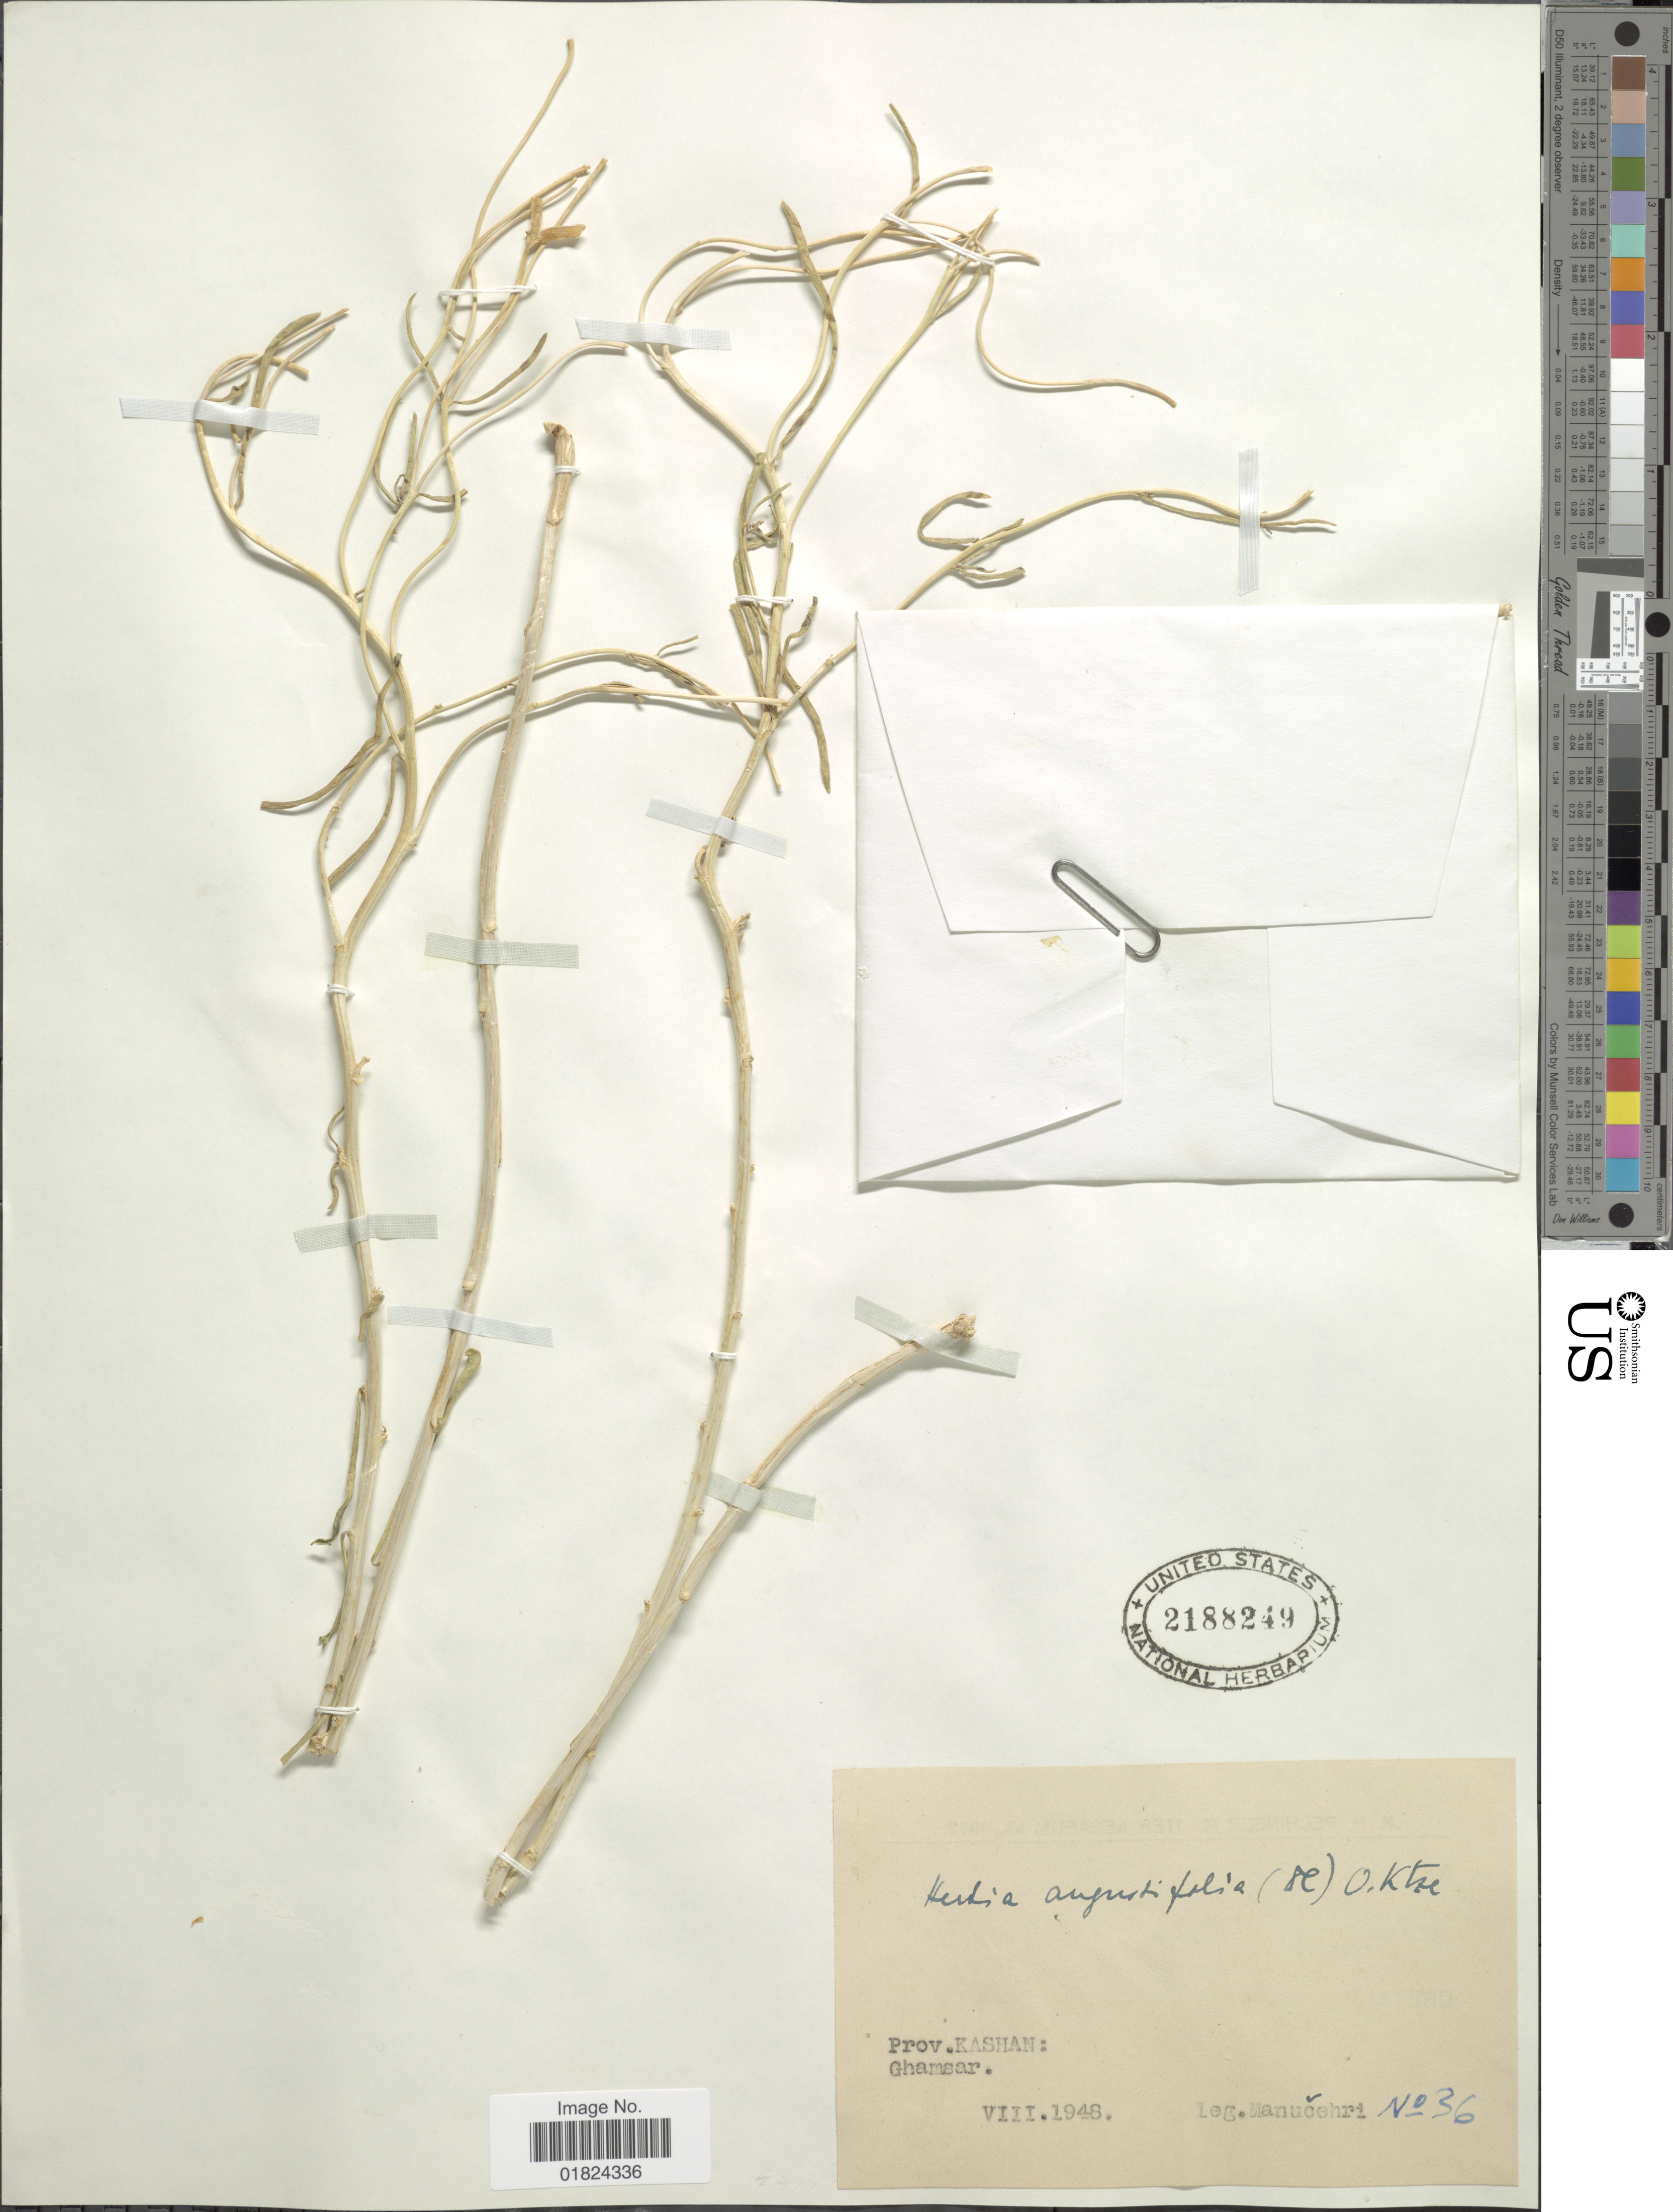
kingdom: Plantae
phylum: Tracheophyta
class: Magnoliopsida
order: Asterales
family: Asteraceae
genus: Hertia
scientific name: Hertia angustifolia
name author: (DC.) Kuntze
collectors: Manucehri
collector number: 36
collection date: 1948-08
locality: Prov. Kashan: Ghamsar.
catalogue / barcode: US 2188249